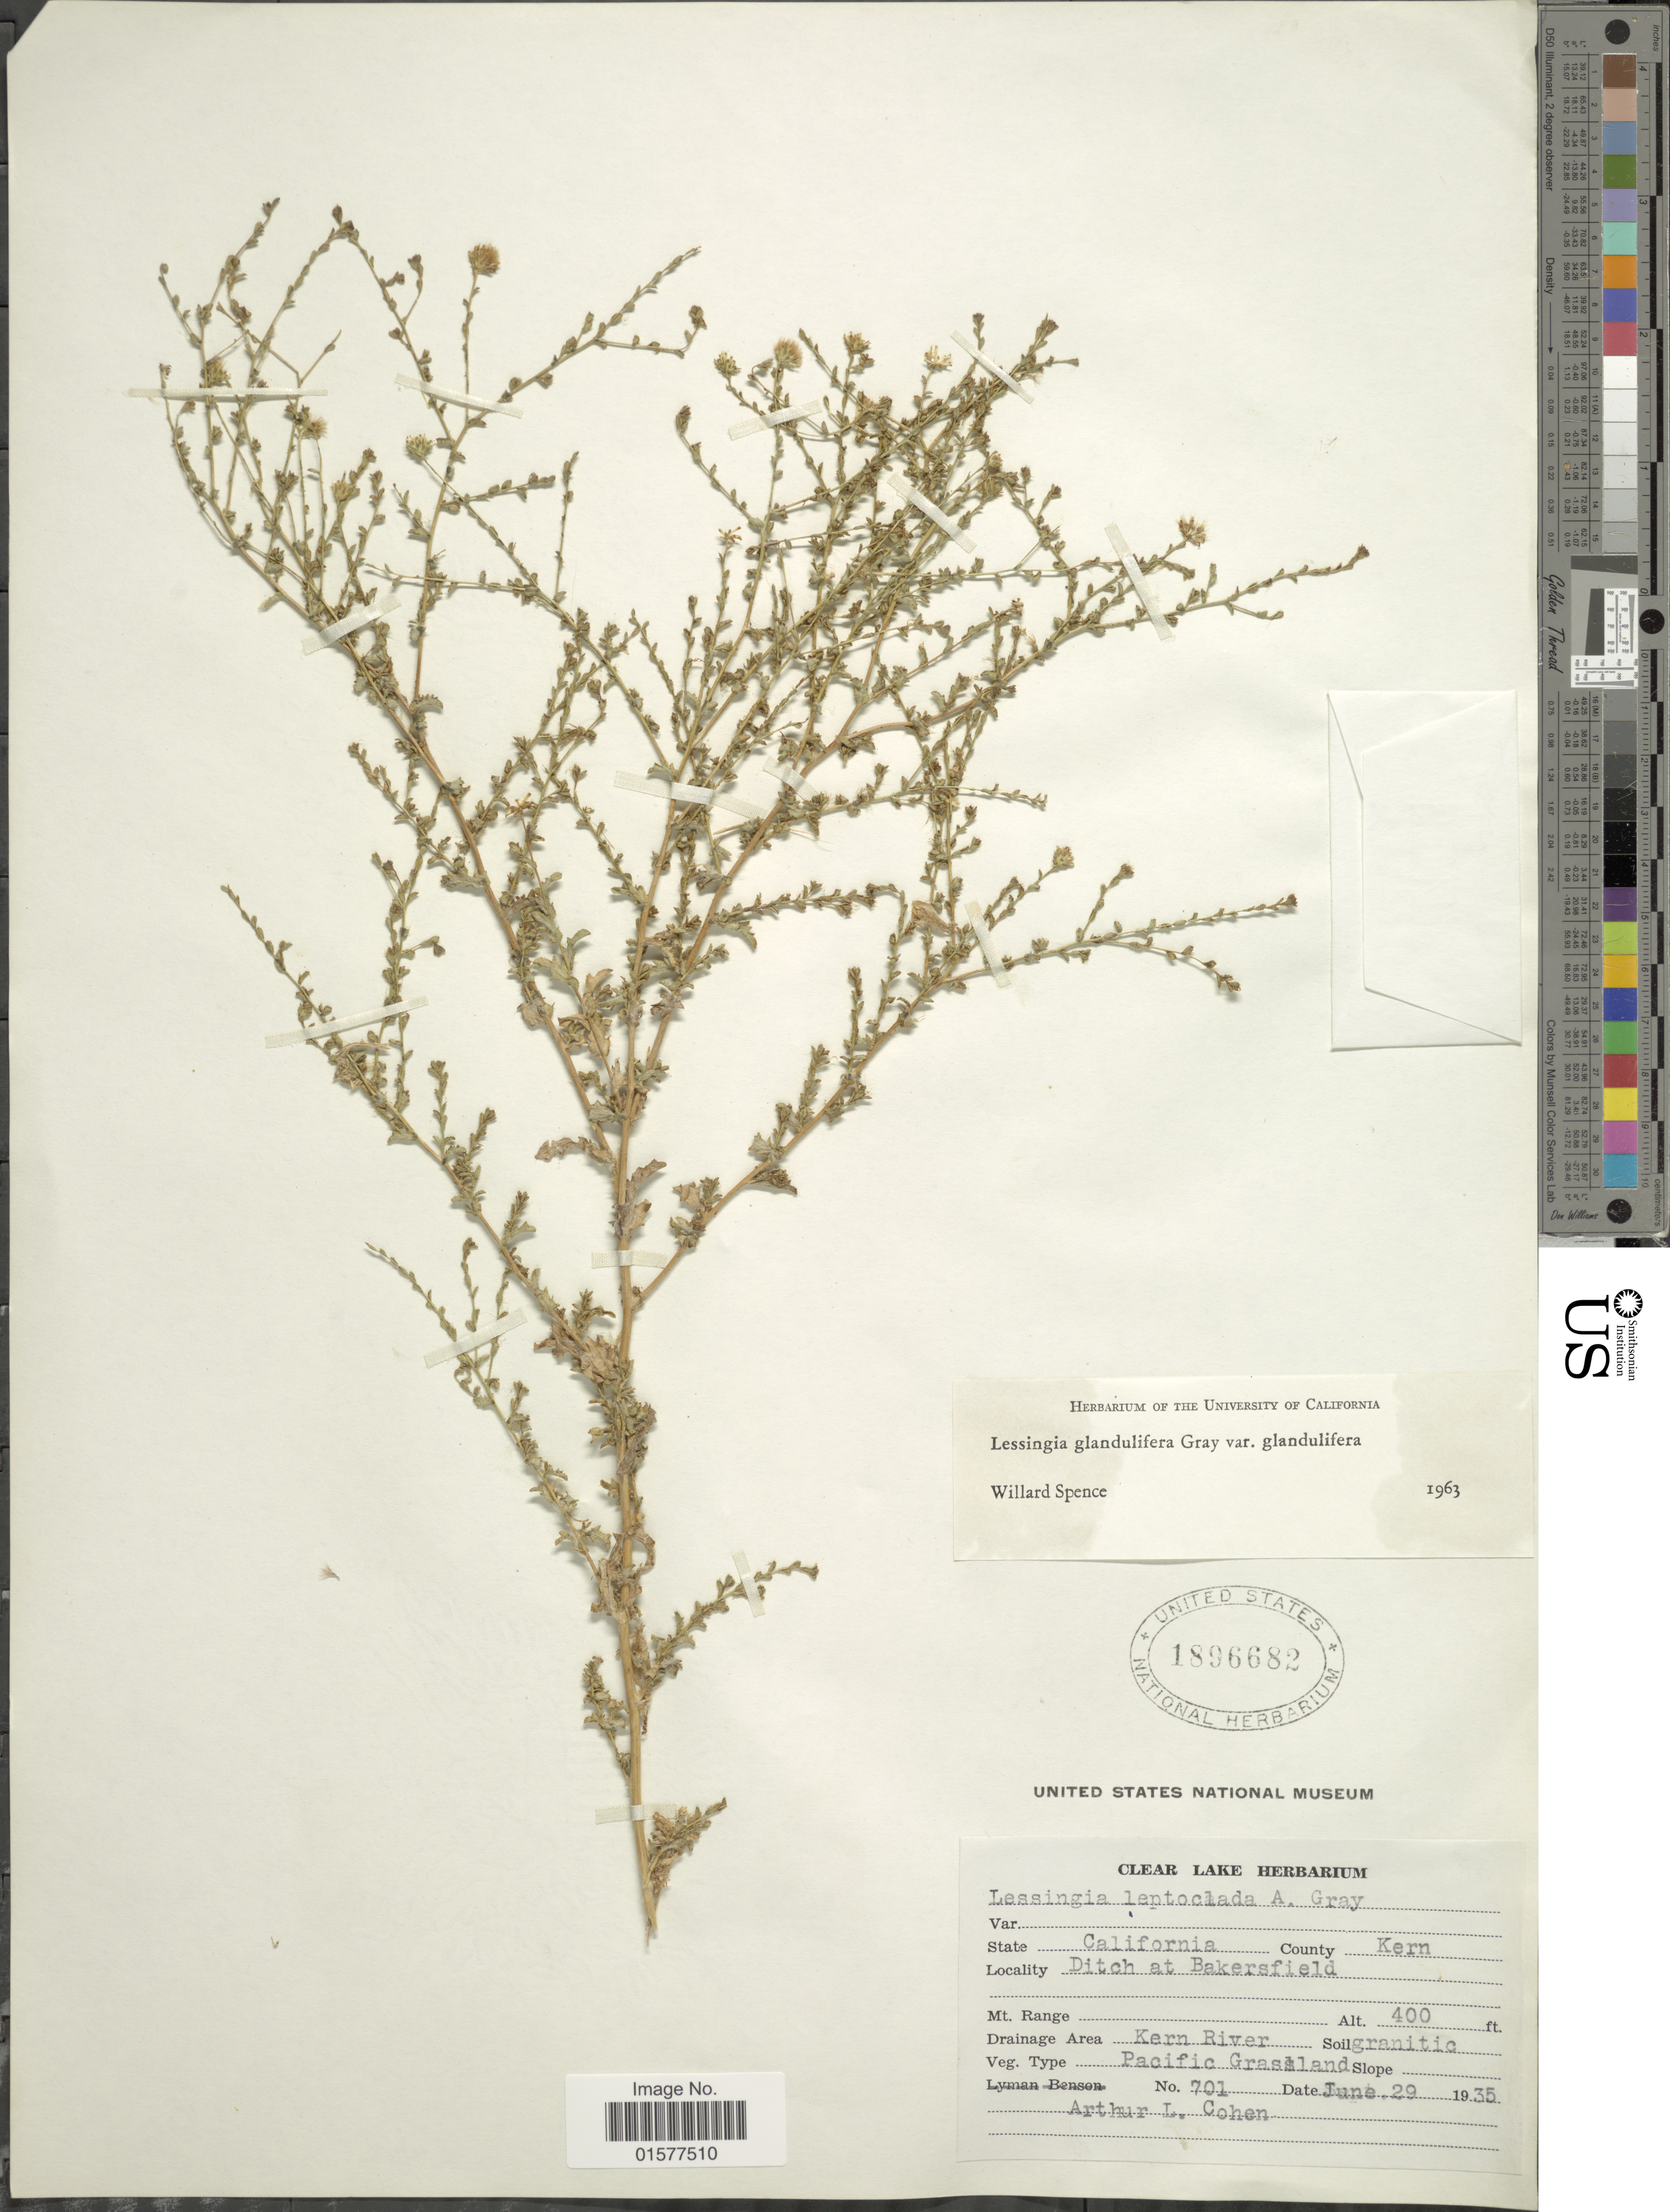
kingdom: Plantae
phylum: Tracheophyta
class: Magnoliopsida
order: Asterales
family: Asteraceae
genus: Lessingia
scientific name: Lessingia glandulifera var. glandulifera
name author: (A. Gray) J.T. Howell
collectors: A. Cohen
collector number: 701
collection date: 1935-06-29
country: United States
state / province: California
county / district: Kern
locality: State California, County Kern, Ditch at Bakersfield,. Drainage Area Kern River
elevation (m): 122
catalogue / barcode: US 1896682